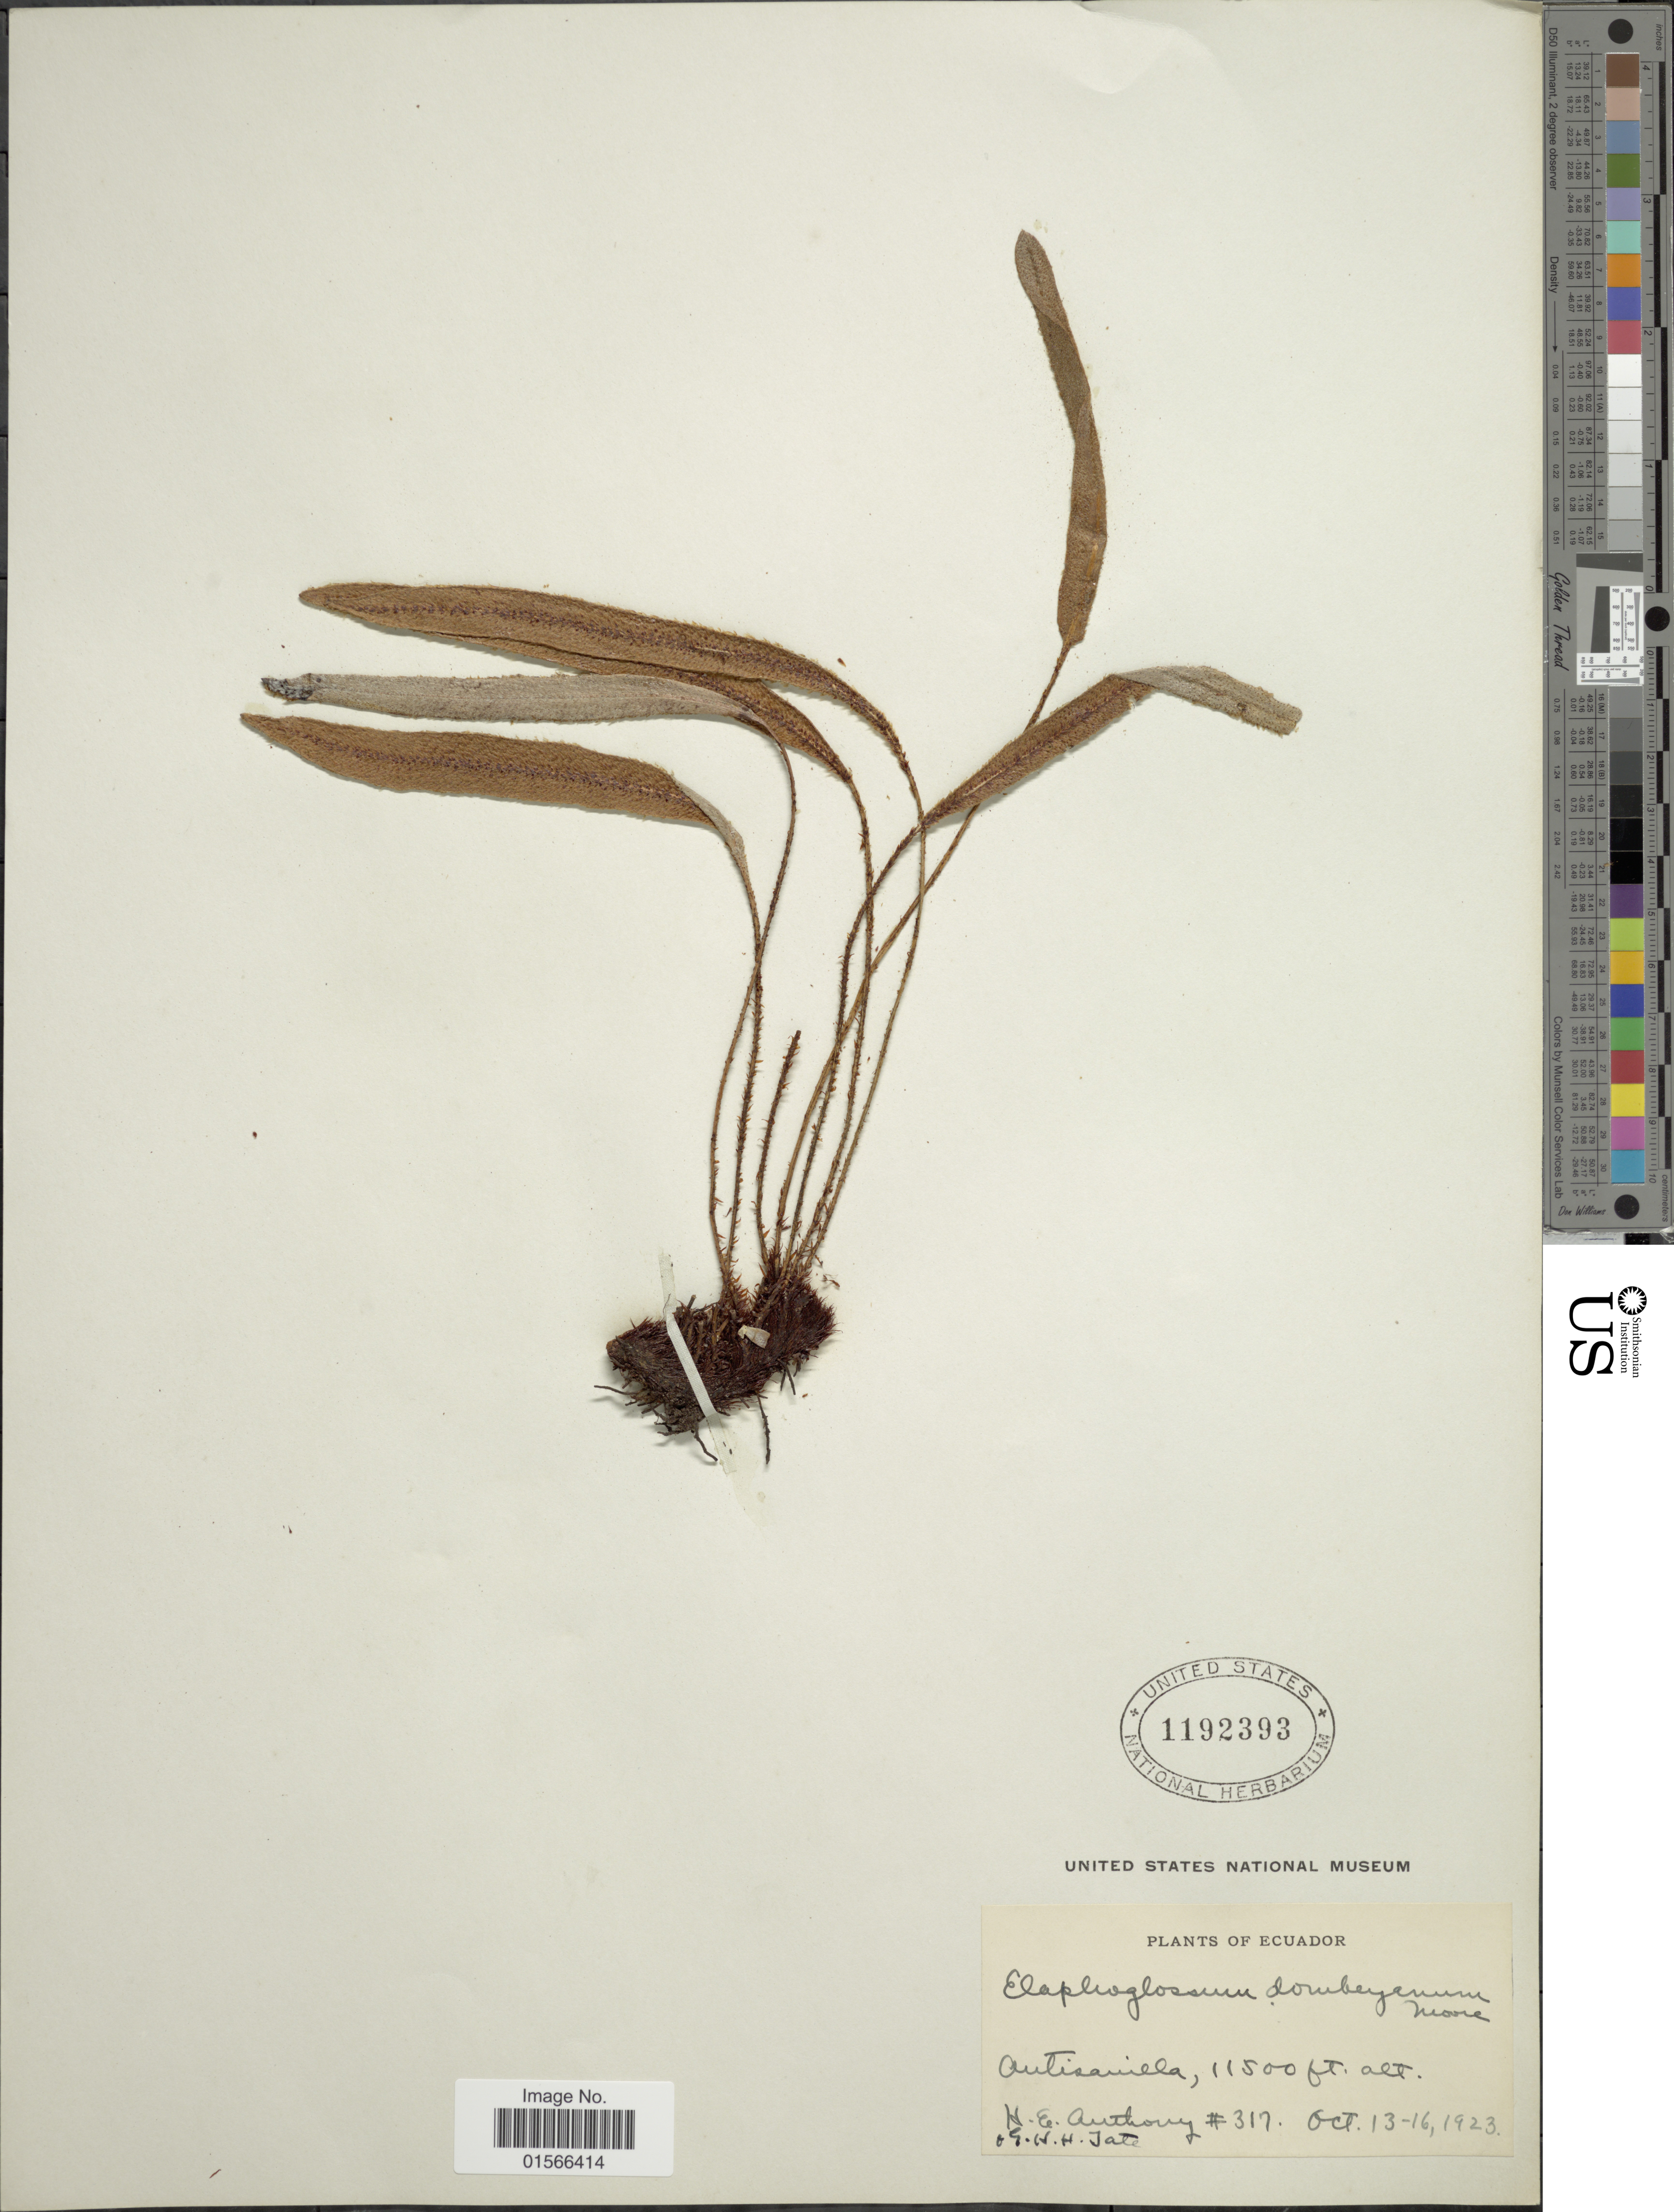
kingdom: Plantae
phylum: Tracheophyta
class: Polypodiopsida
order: Polypodiales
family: Dryopteridaceae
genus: Elaphoglossum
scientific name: Elaphoglossum dombeyanum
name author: (Fée) T.B. Moore & Houlston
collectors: H. E. Anthony & G. H. H.Tate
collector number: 317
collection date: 1923-10-13/1923-10-16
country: Ecuador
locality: Antisanilla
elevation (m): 3505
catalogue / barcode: US 1192393